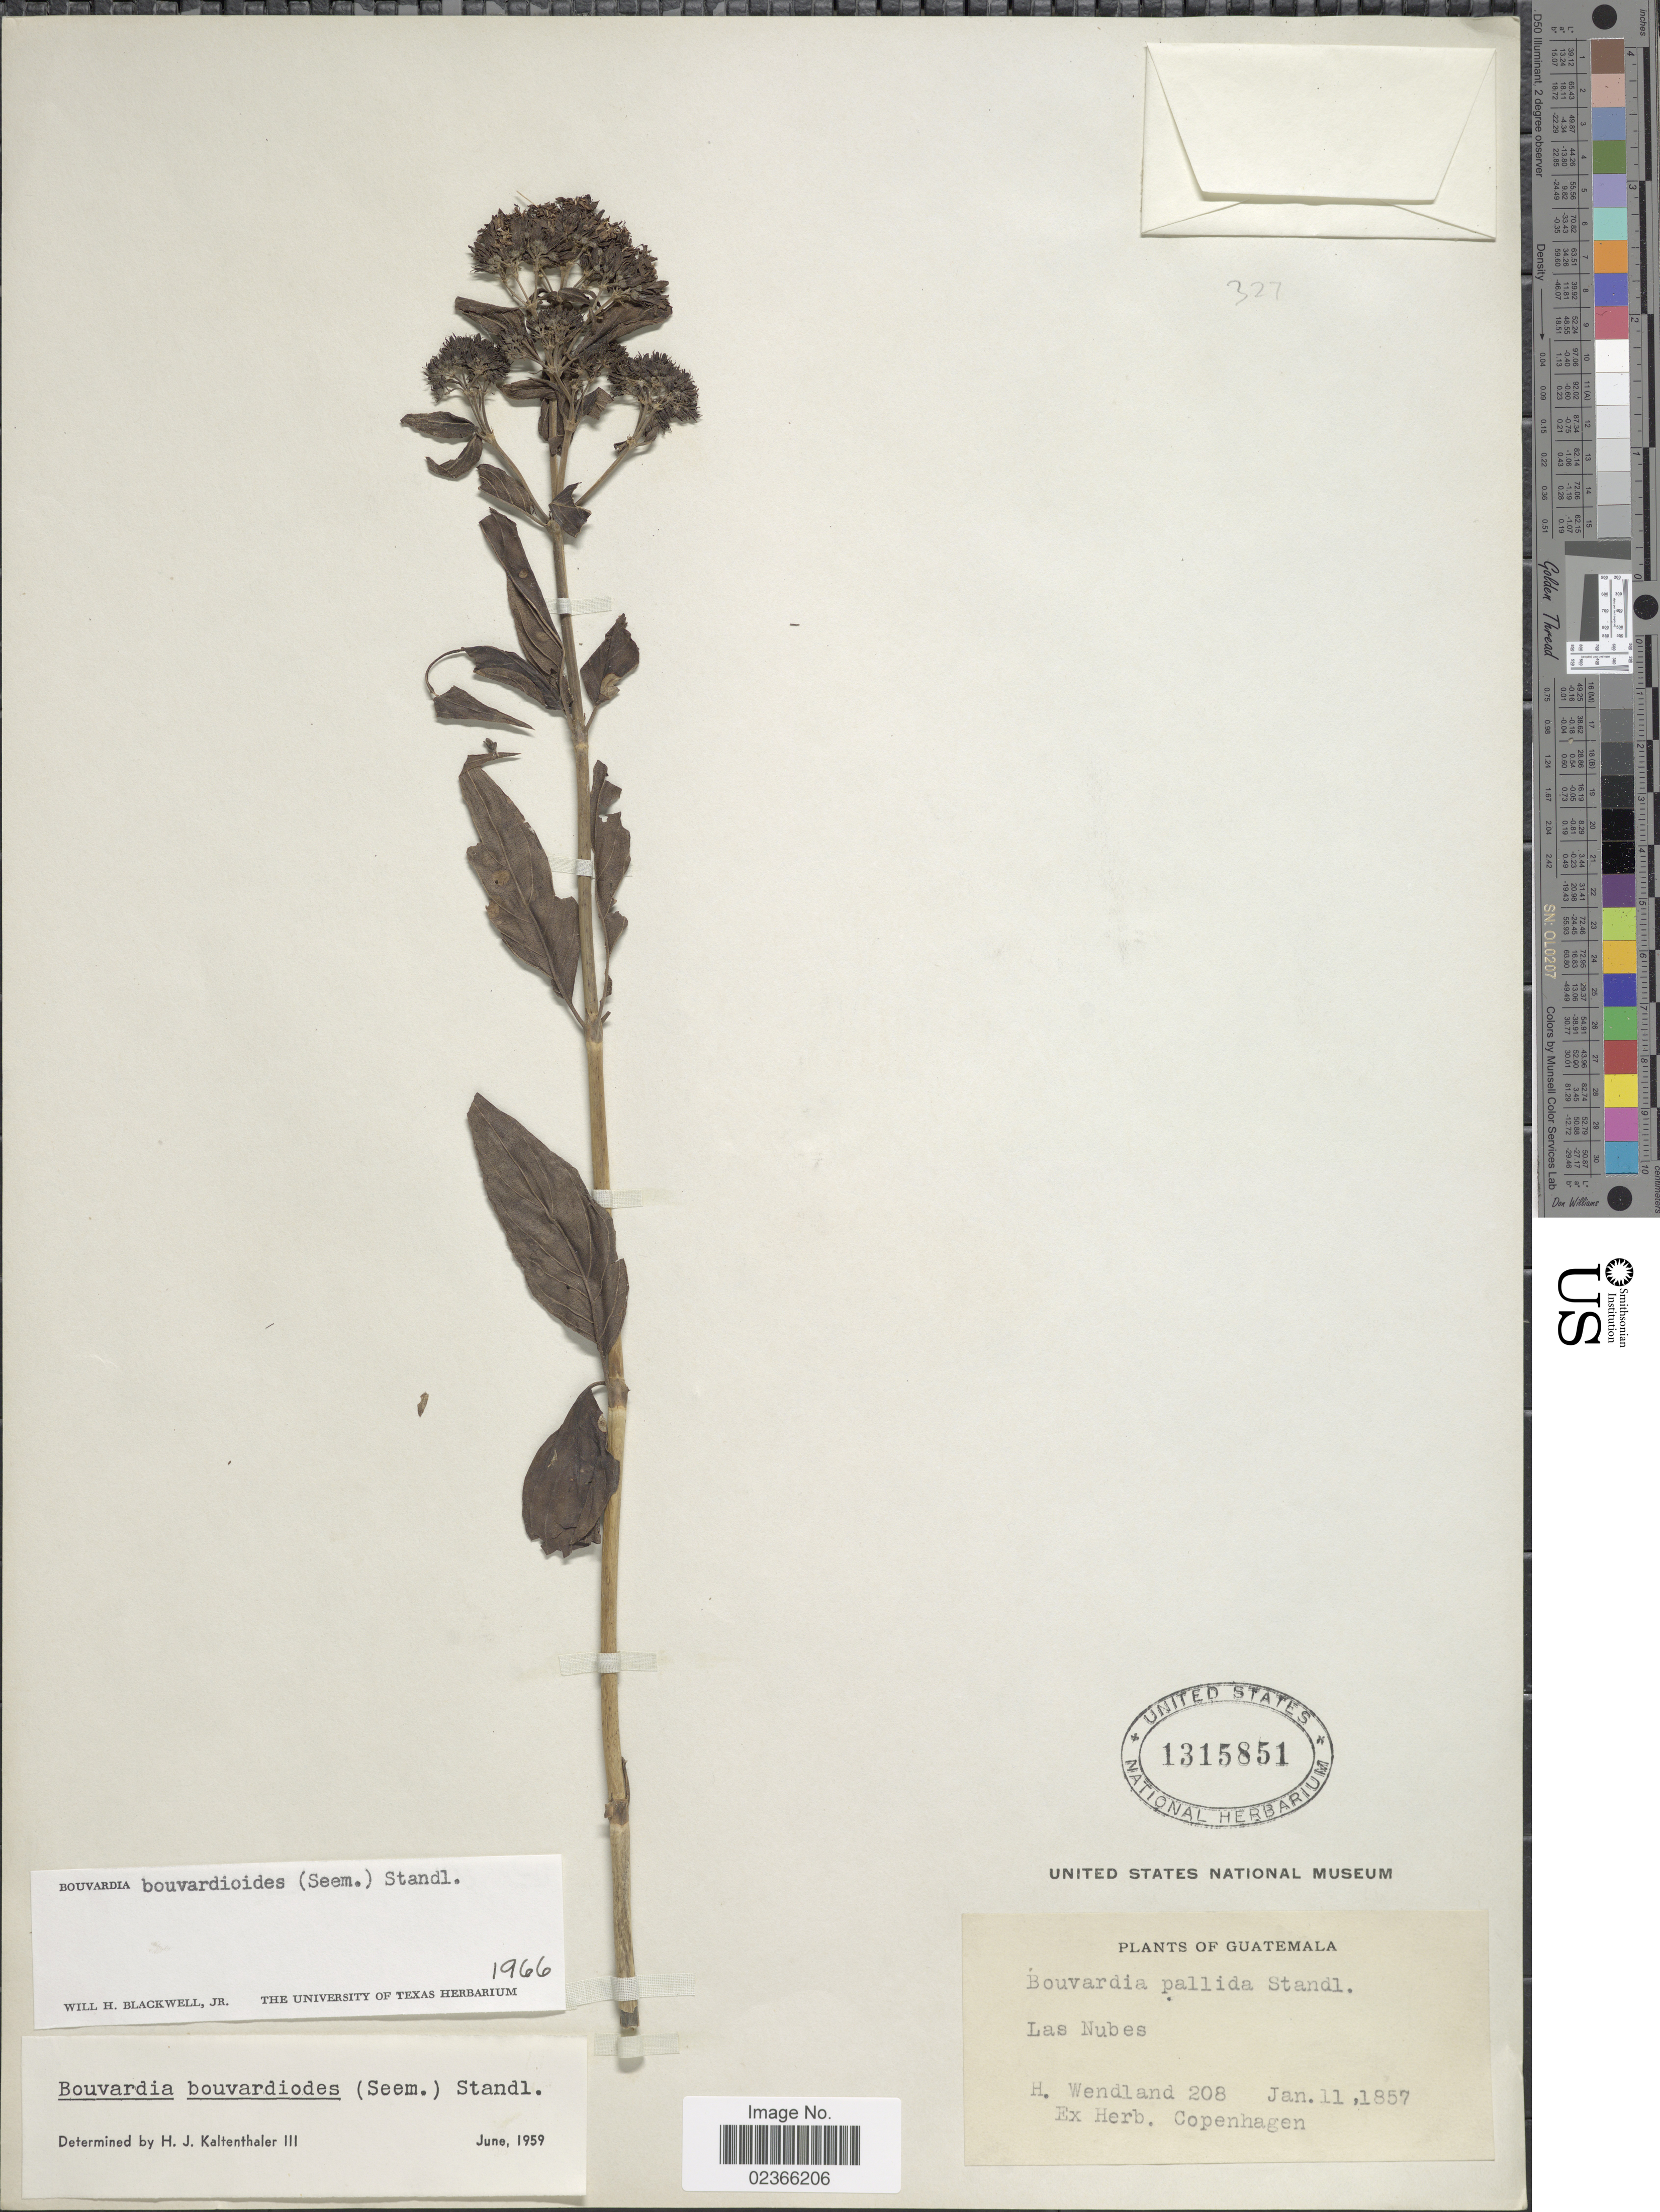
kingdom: Plantae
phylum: Tracheophyta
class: Magnoliopsida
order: Gentianales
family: Rubiaceae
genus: Bouvardia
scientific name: Bouvardia bouvardioides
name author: (Seem.) Standl.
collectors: H. A. Wendland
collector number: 208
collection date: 1857-01-11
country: Guatemala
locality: Las Nubes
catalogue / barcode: US 1315851